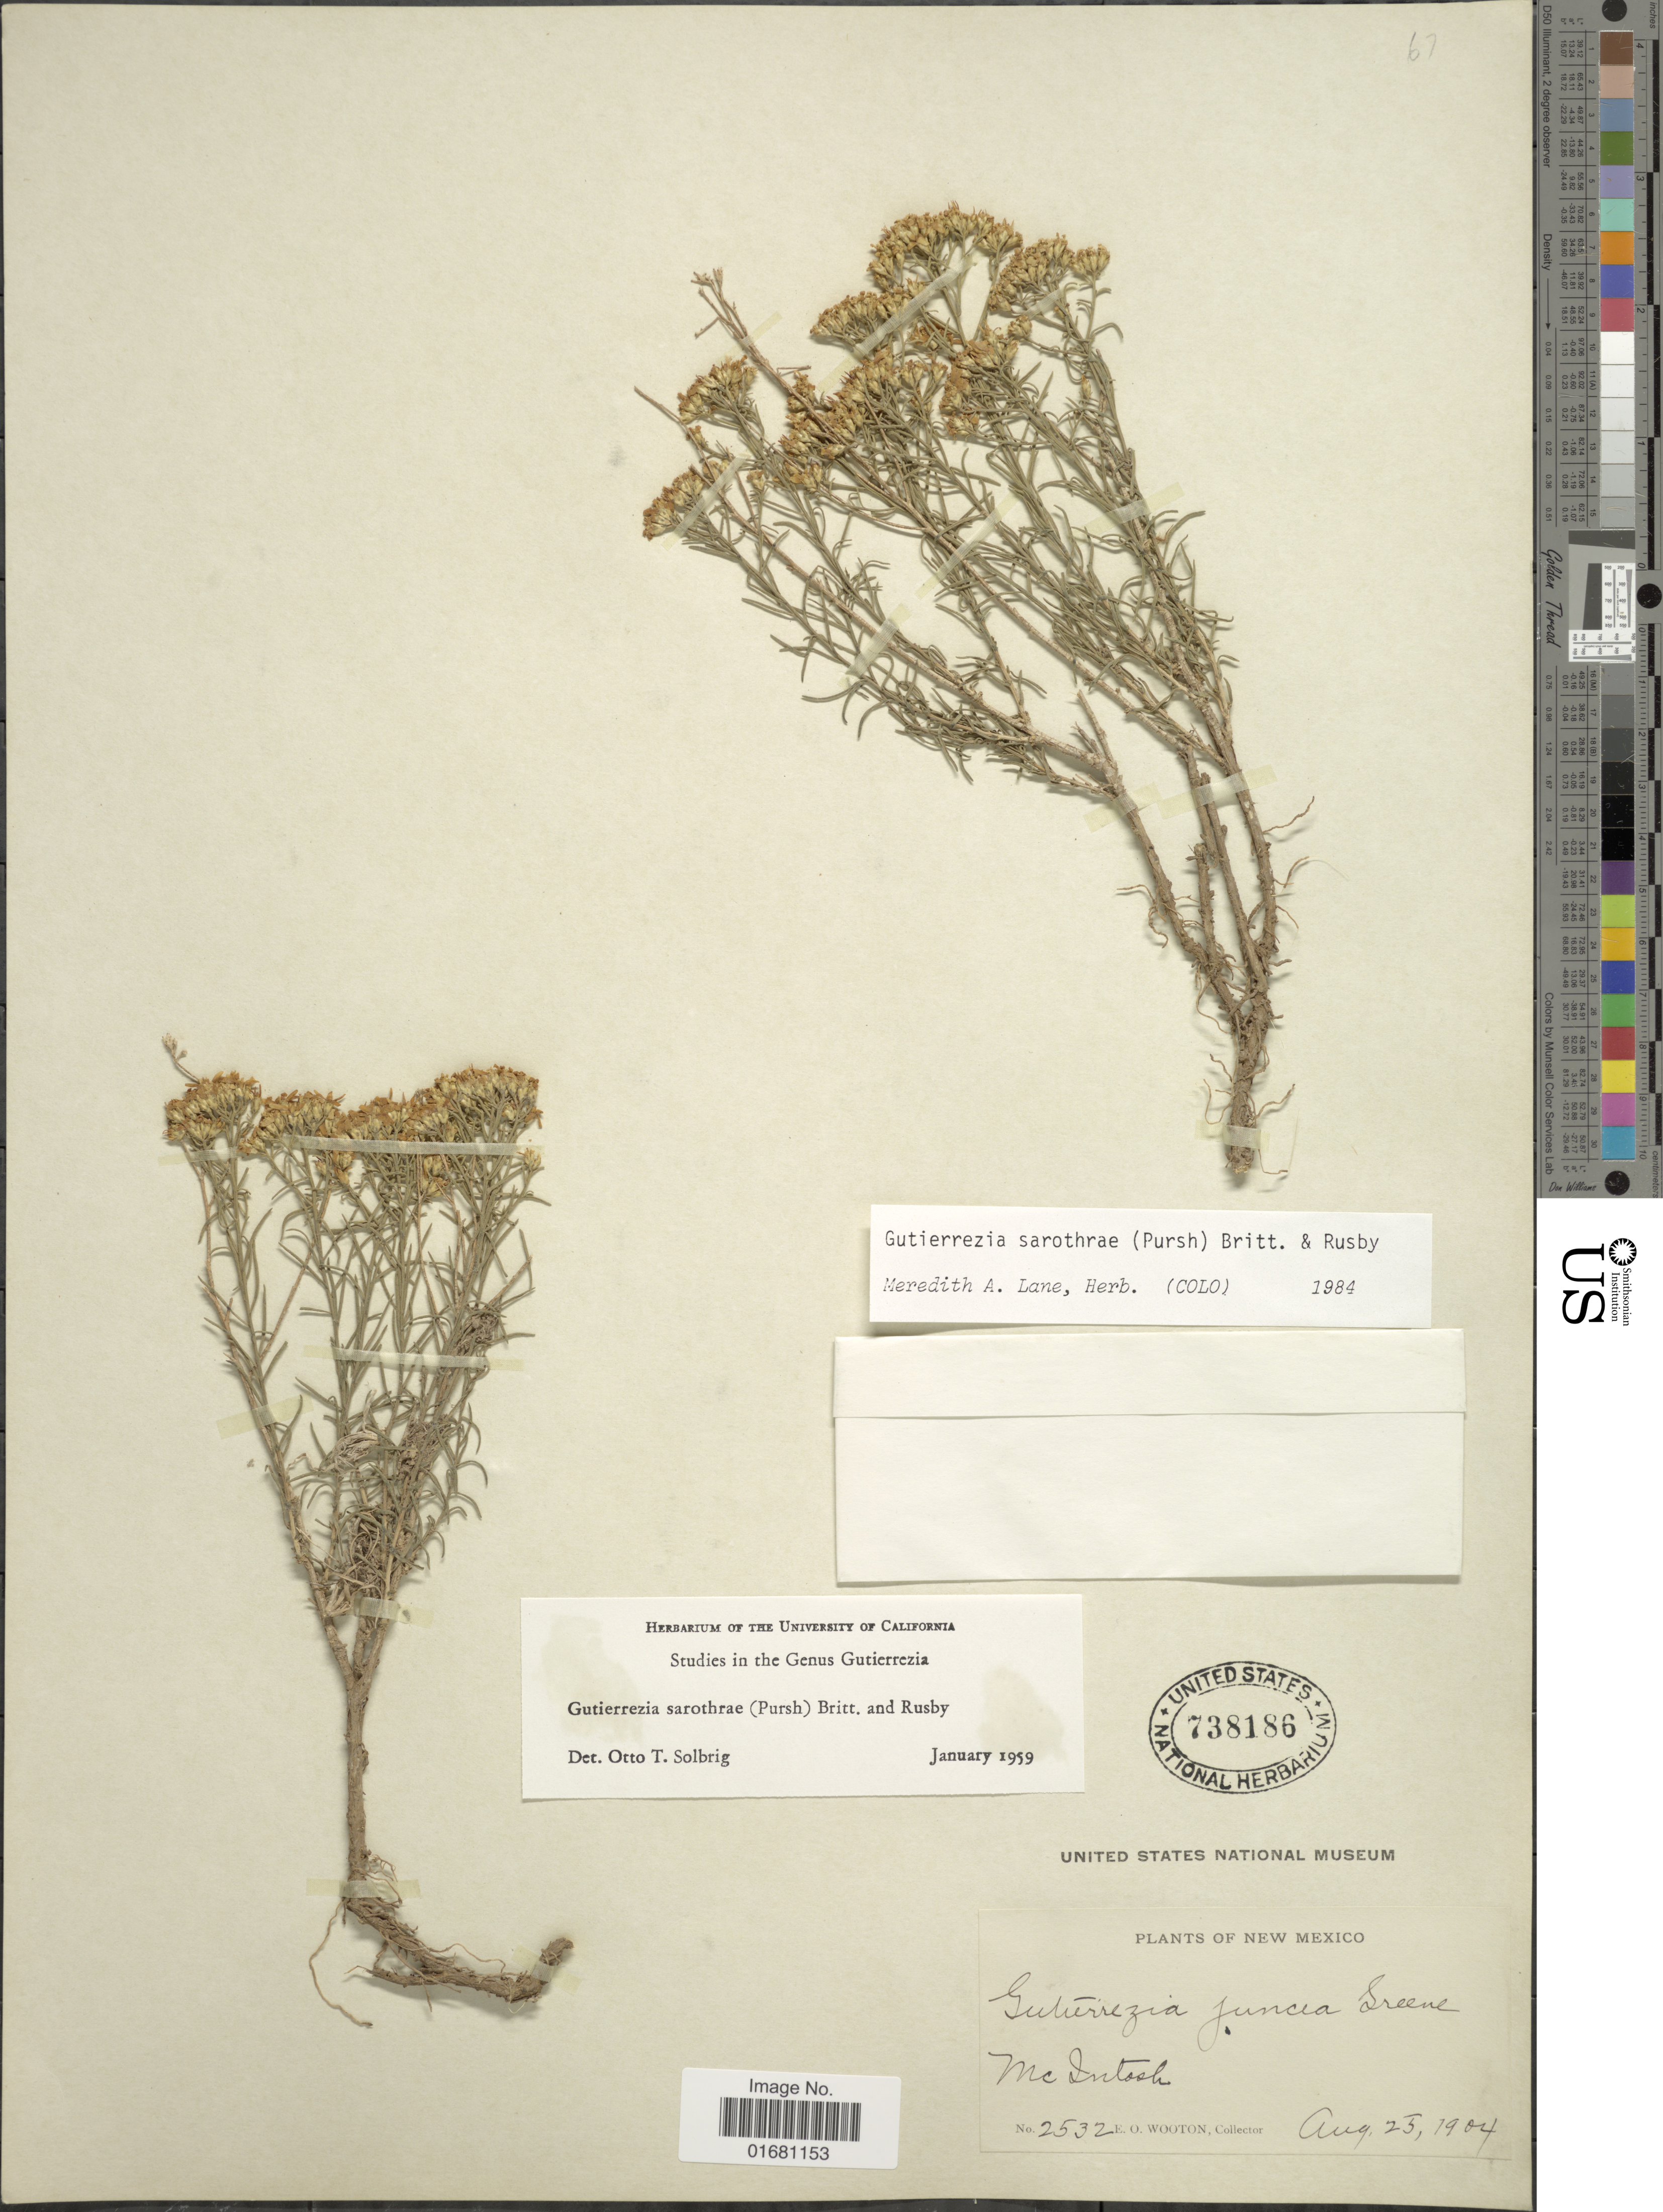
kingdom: Plantae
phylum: Tracheophyta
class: Magnoliopsida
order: Asterales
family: Asteraceae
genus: Gutierrezia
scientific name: Gutierrezia sarothrae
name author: (Pursh) Britton & Rusby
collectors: E. O. Wooton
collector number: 2532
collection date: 1904-08-25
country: United States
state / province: New Mexico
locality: McIntosh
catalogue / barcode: US 738186